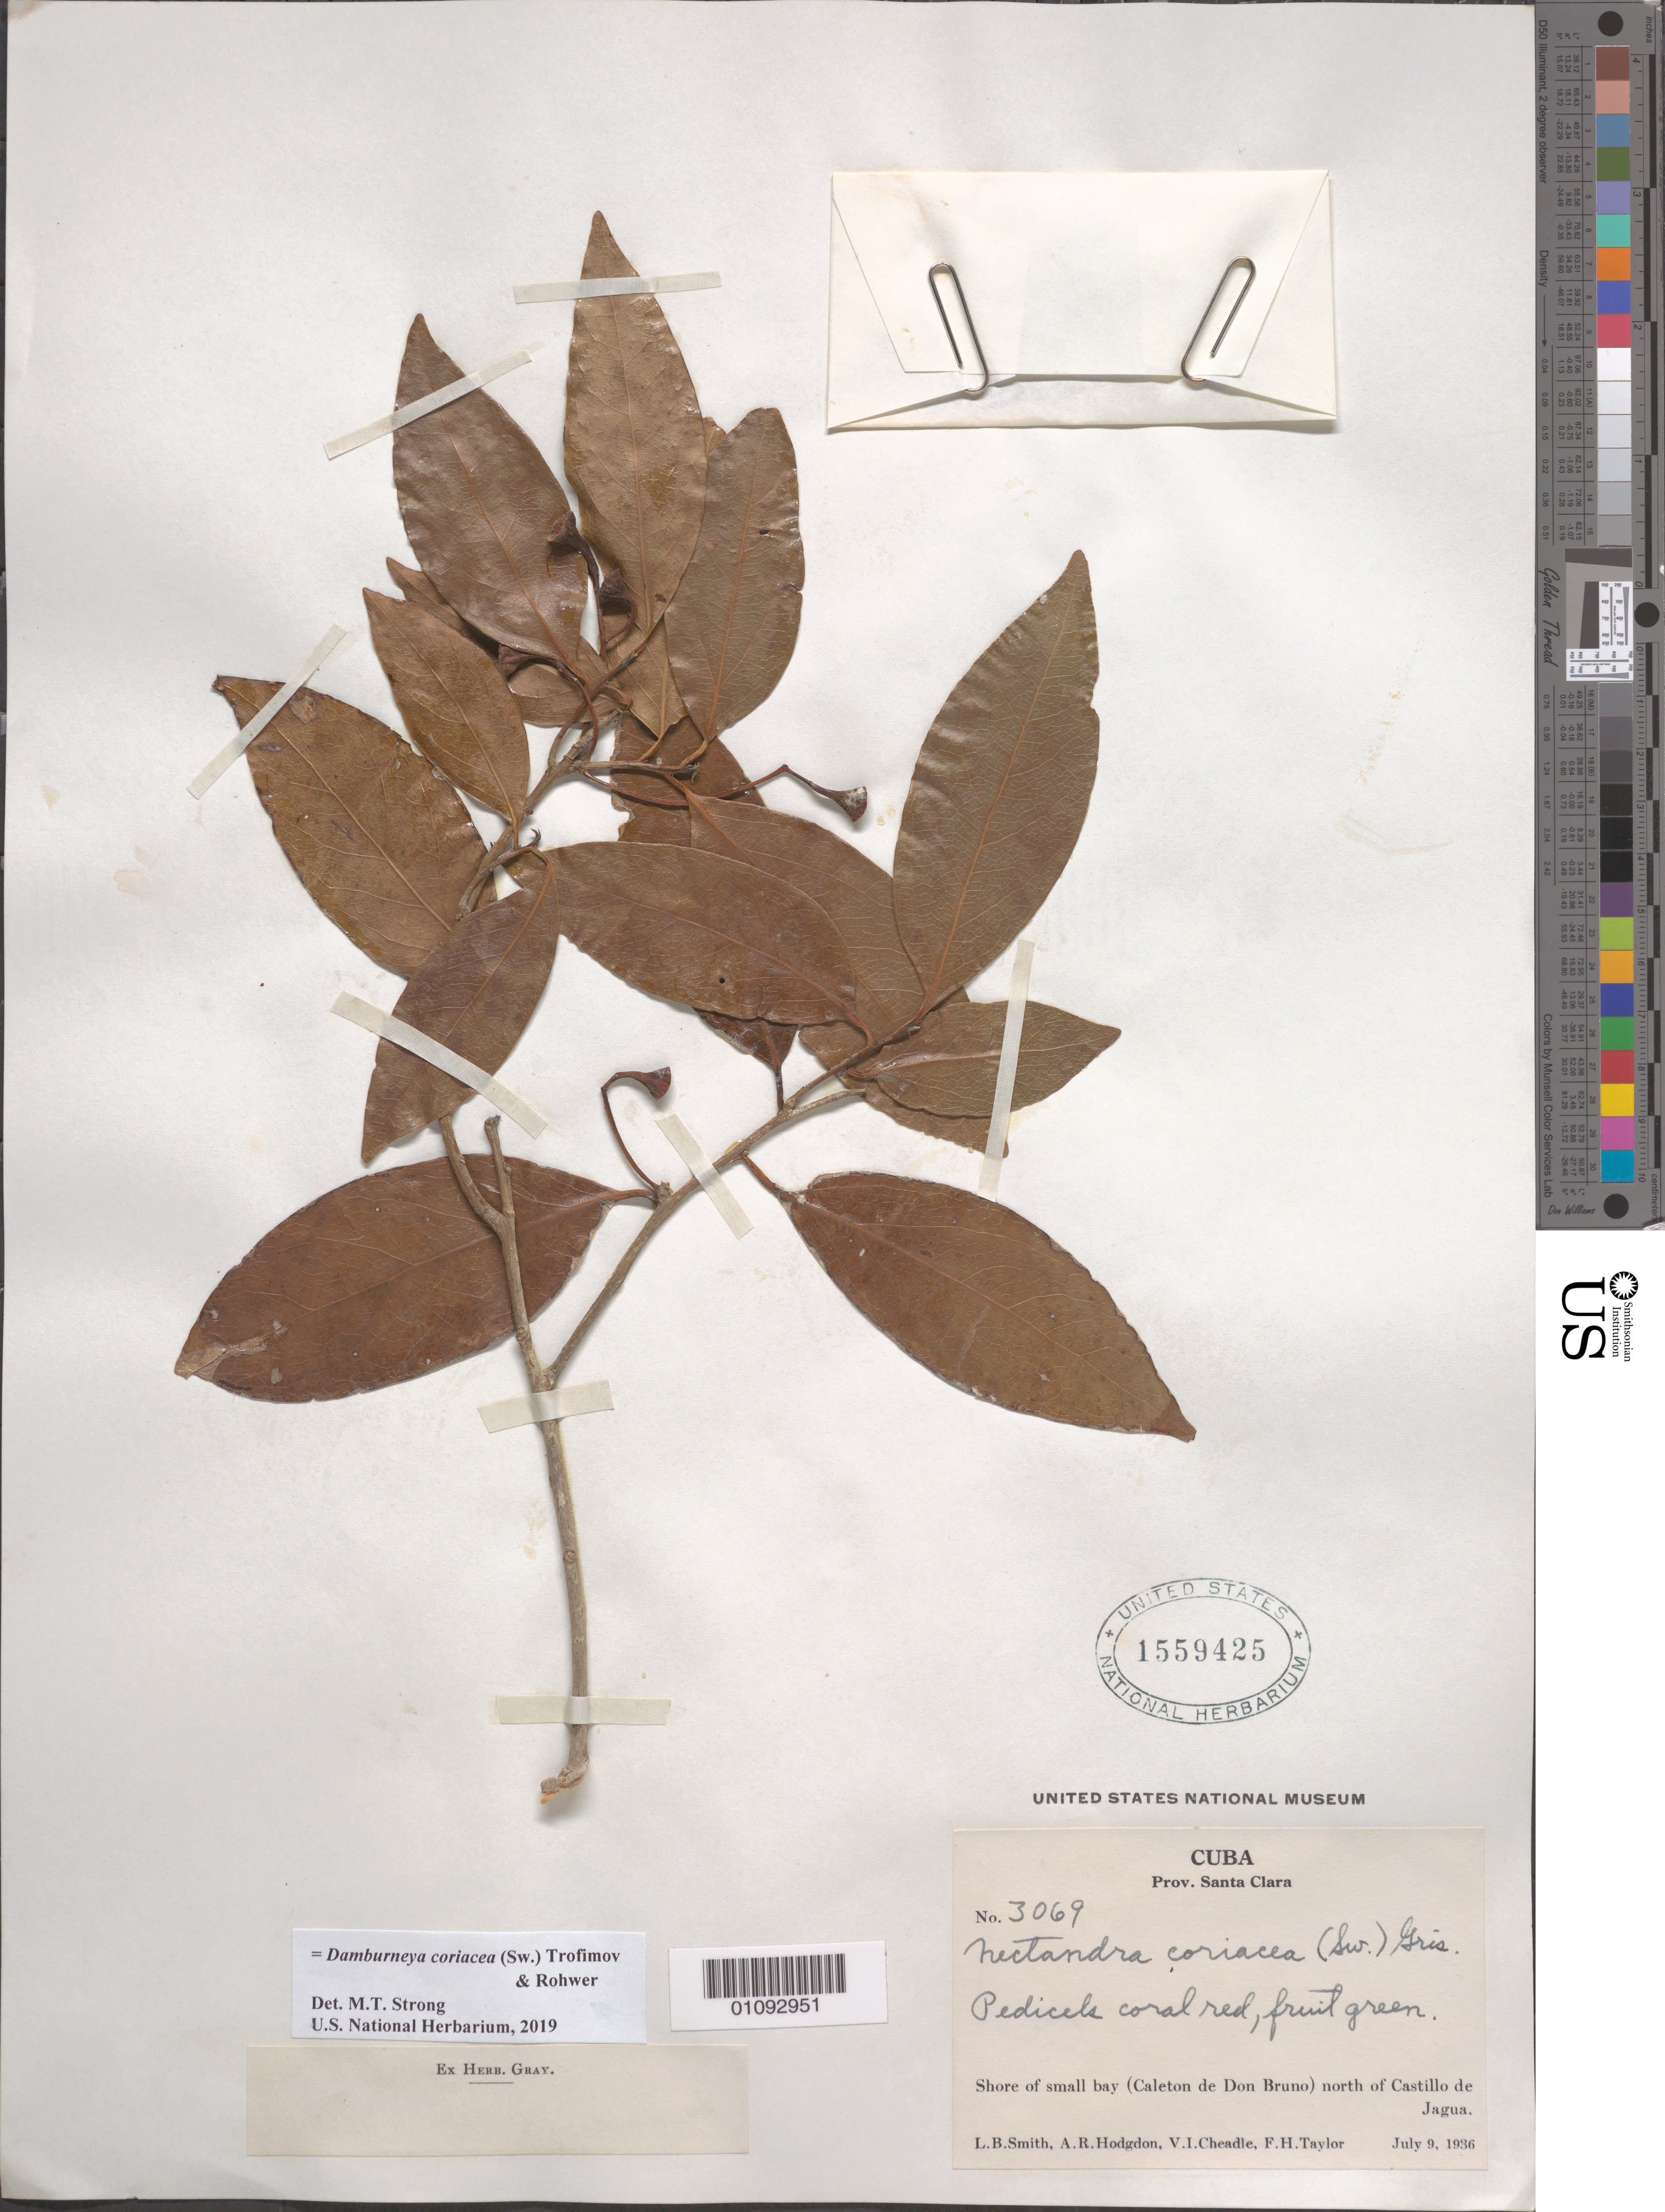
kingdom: Plantae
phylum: Tracheophyta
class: Magnoliopsida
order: Laurales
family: Lauraceae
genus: Damburneya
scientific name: Damburneya coriacea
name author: (Sw.) Trofimov & Rohwer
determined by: Strong, M. T., (US), Smithsonian Institution - National Museum of Natural History (UNITED STATES)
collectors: L. Smith, A. R. Hodgdon, V. I. Cheadle & F. H. Taylor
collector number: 3069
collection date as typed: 09 Jul 1936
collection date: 1936-07-09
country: Cuba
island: Cuba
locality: Caleton de Don Bruno, N of Castillo de Jagua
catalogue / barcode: US 1559425